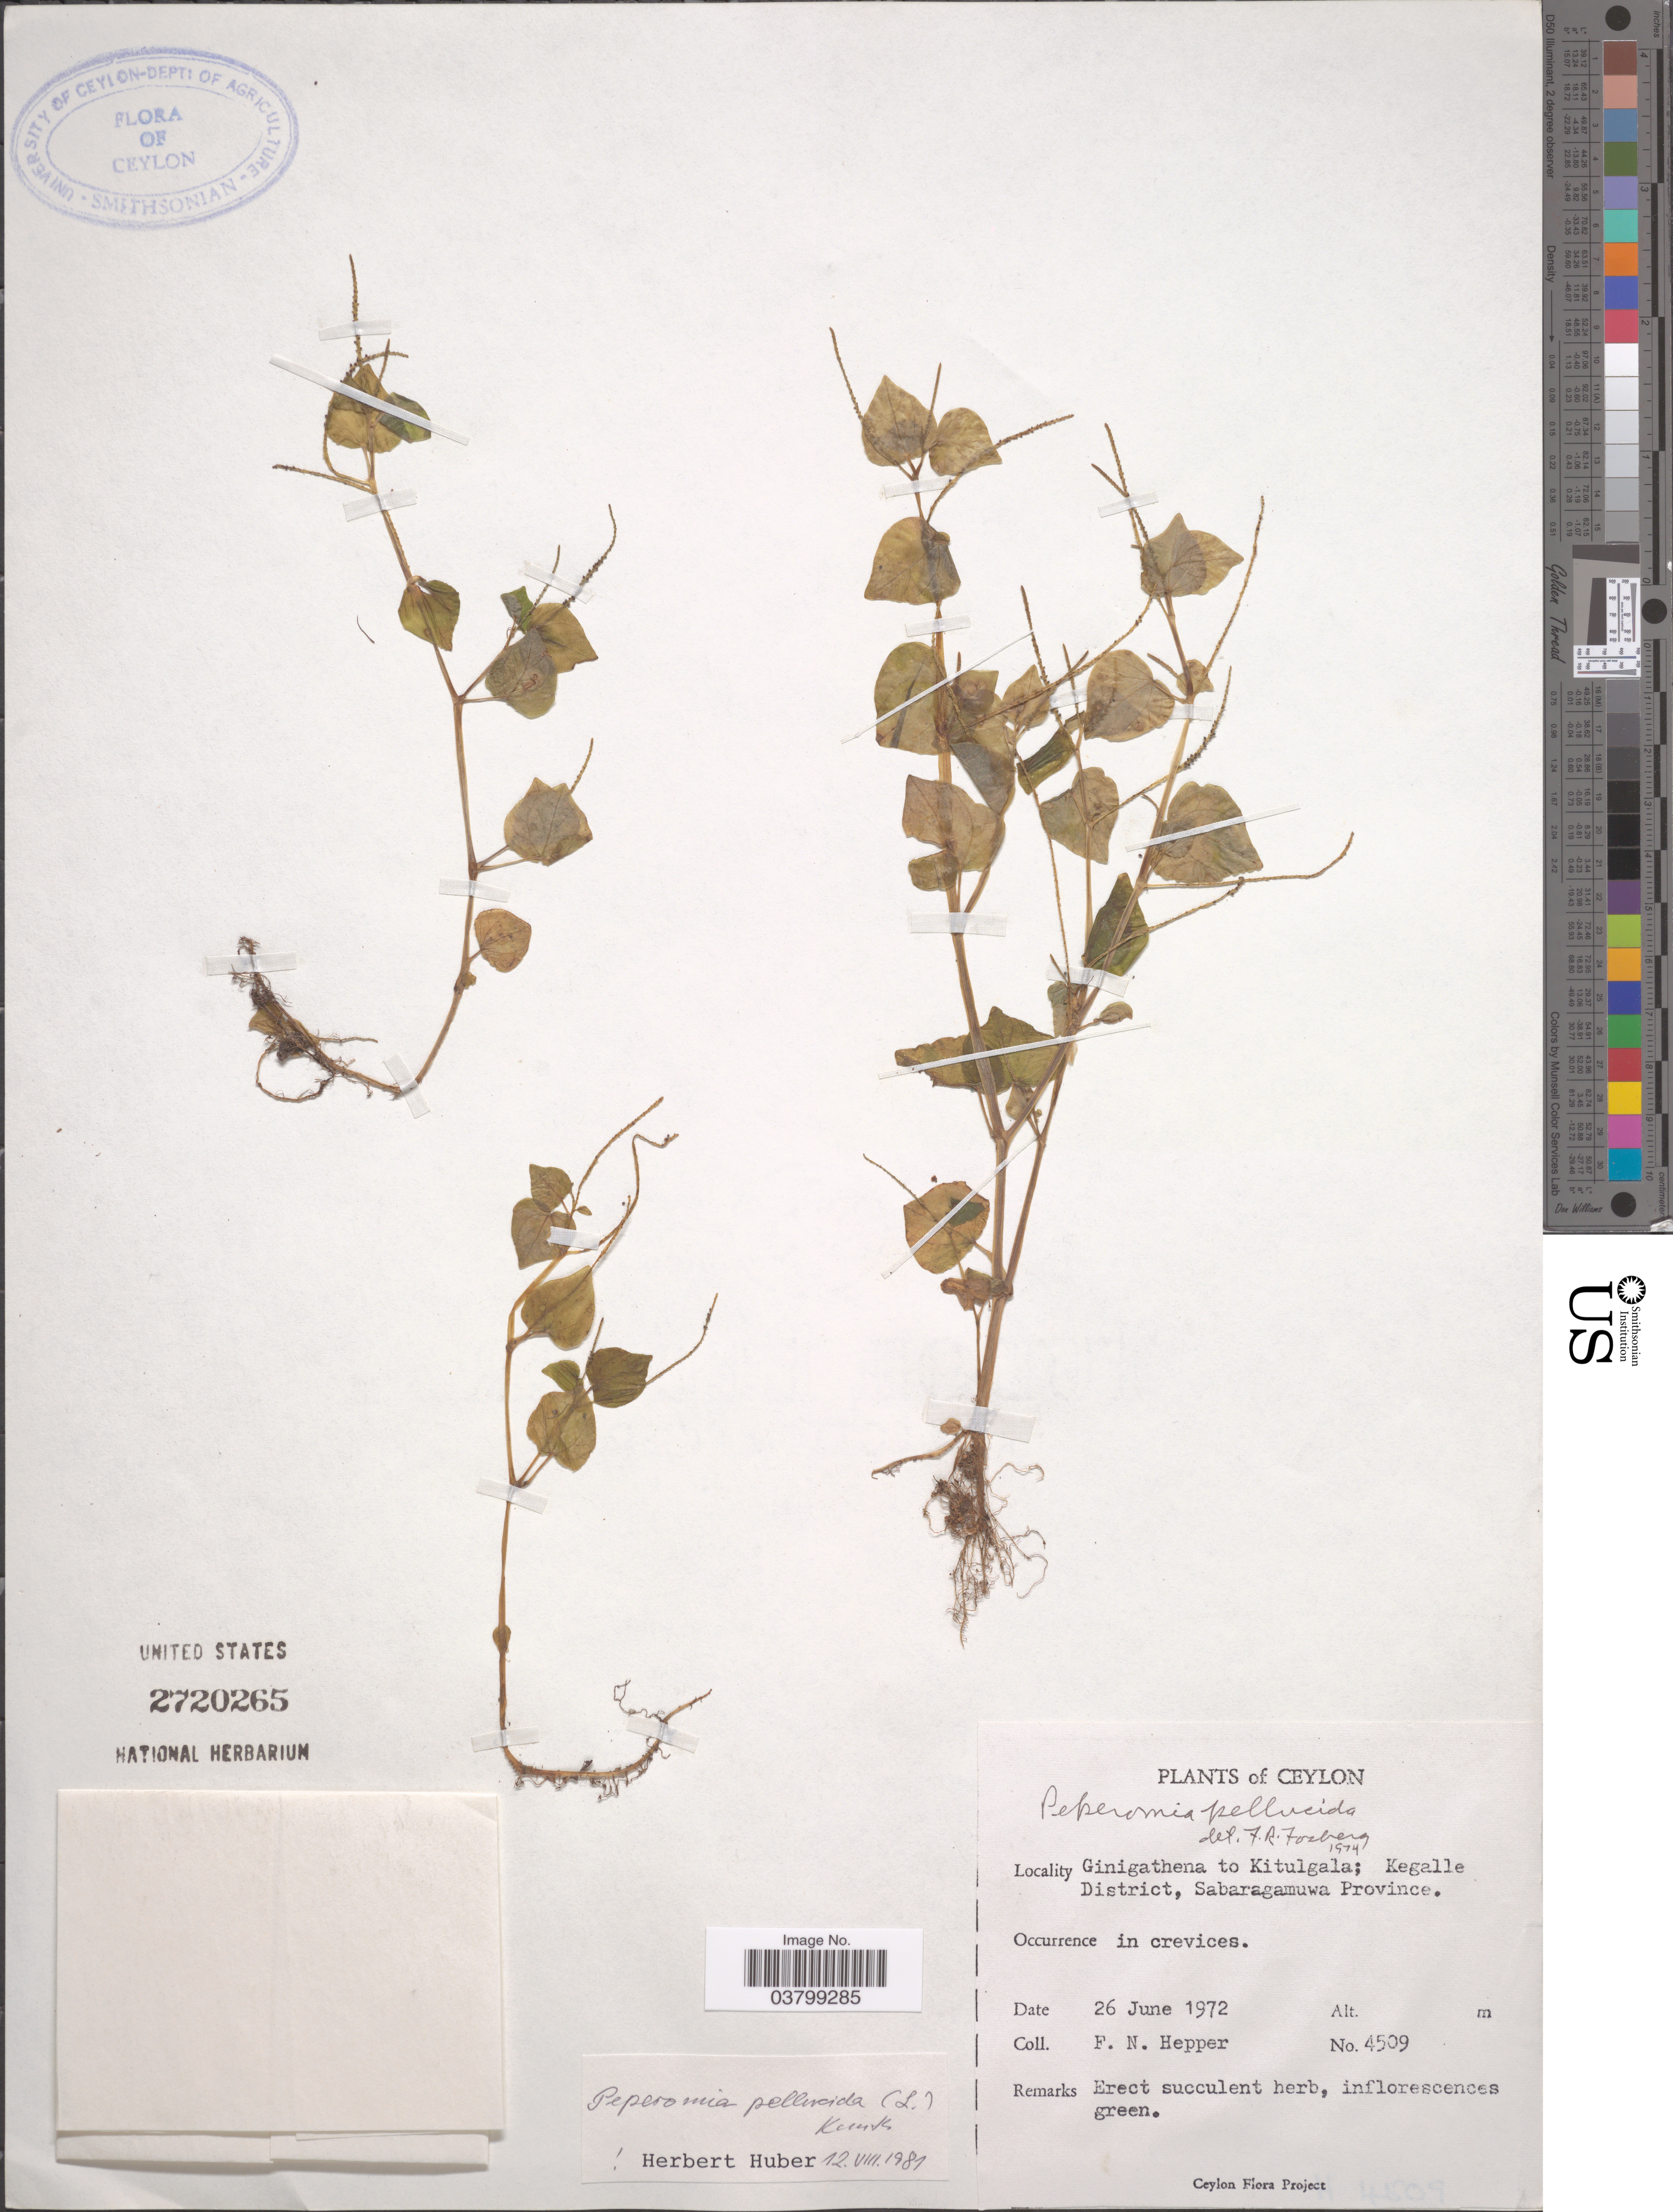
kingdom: Plantae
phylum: Tracheophyta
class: Magnoliopsida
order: Piperales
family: Piperaceae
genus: Peperomia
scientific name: Peperomia pellucida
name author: (L.) Kunth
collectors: F. Hepper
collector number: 4509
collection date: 1972-06-26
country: Sri Lanka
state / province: Sabaragamuwa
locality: Ceylon. Ginigathena to Kitulgala; Kegalle District.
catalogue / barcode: US 2720265